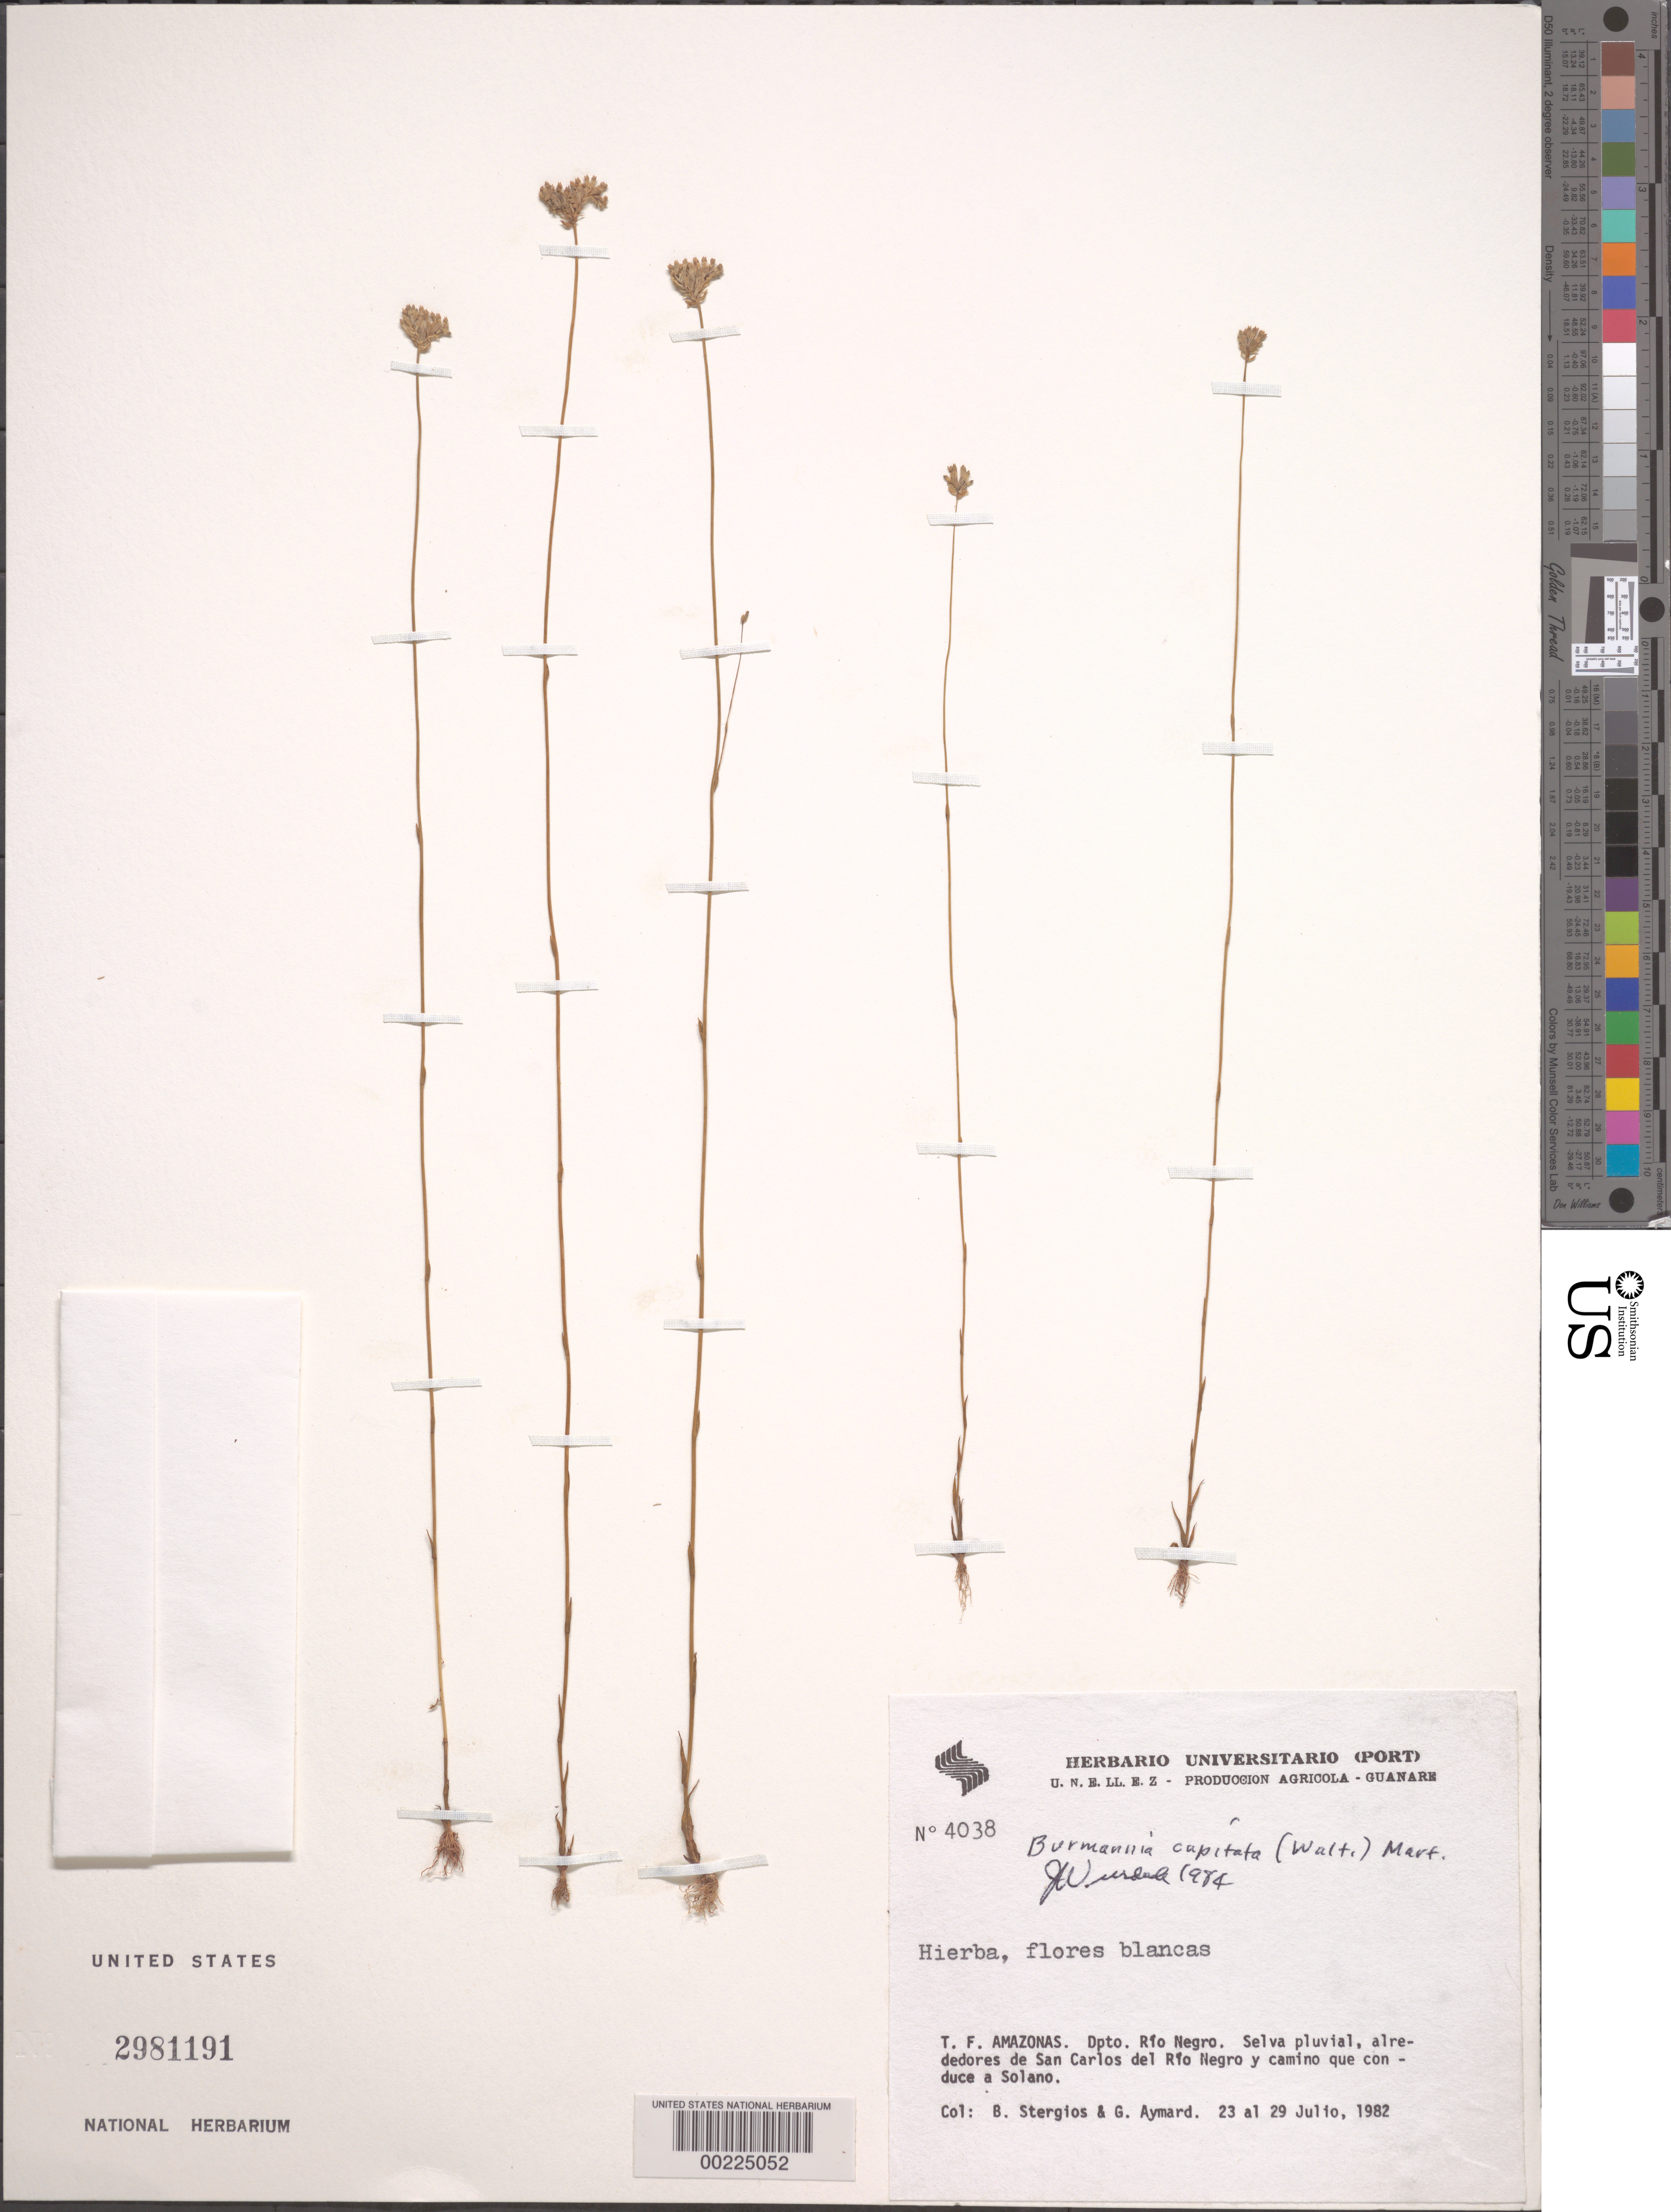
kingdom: Plantae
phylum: Tracheophyta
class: Liliopsida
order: Dioscoreales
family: Burmanniaceae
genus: Burmannia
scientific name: Burmannia capitata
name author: (Walter ex J.F. Gmel.) Mart.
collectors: B. G. Stergios & G. A. Aymard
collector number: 4038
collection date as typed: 23 Jul 1982 to 29 Jul 1982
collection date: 1982-07-23/1982-07-29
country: Venezuela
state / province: Amazonas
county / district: Río Negro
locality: San Carlos del Rio Negro and the road to Solano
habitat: Rain forest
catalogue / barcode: US 2981191